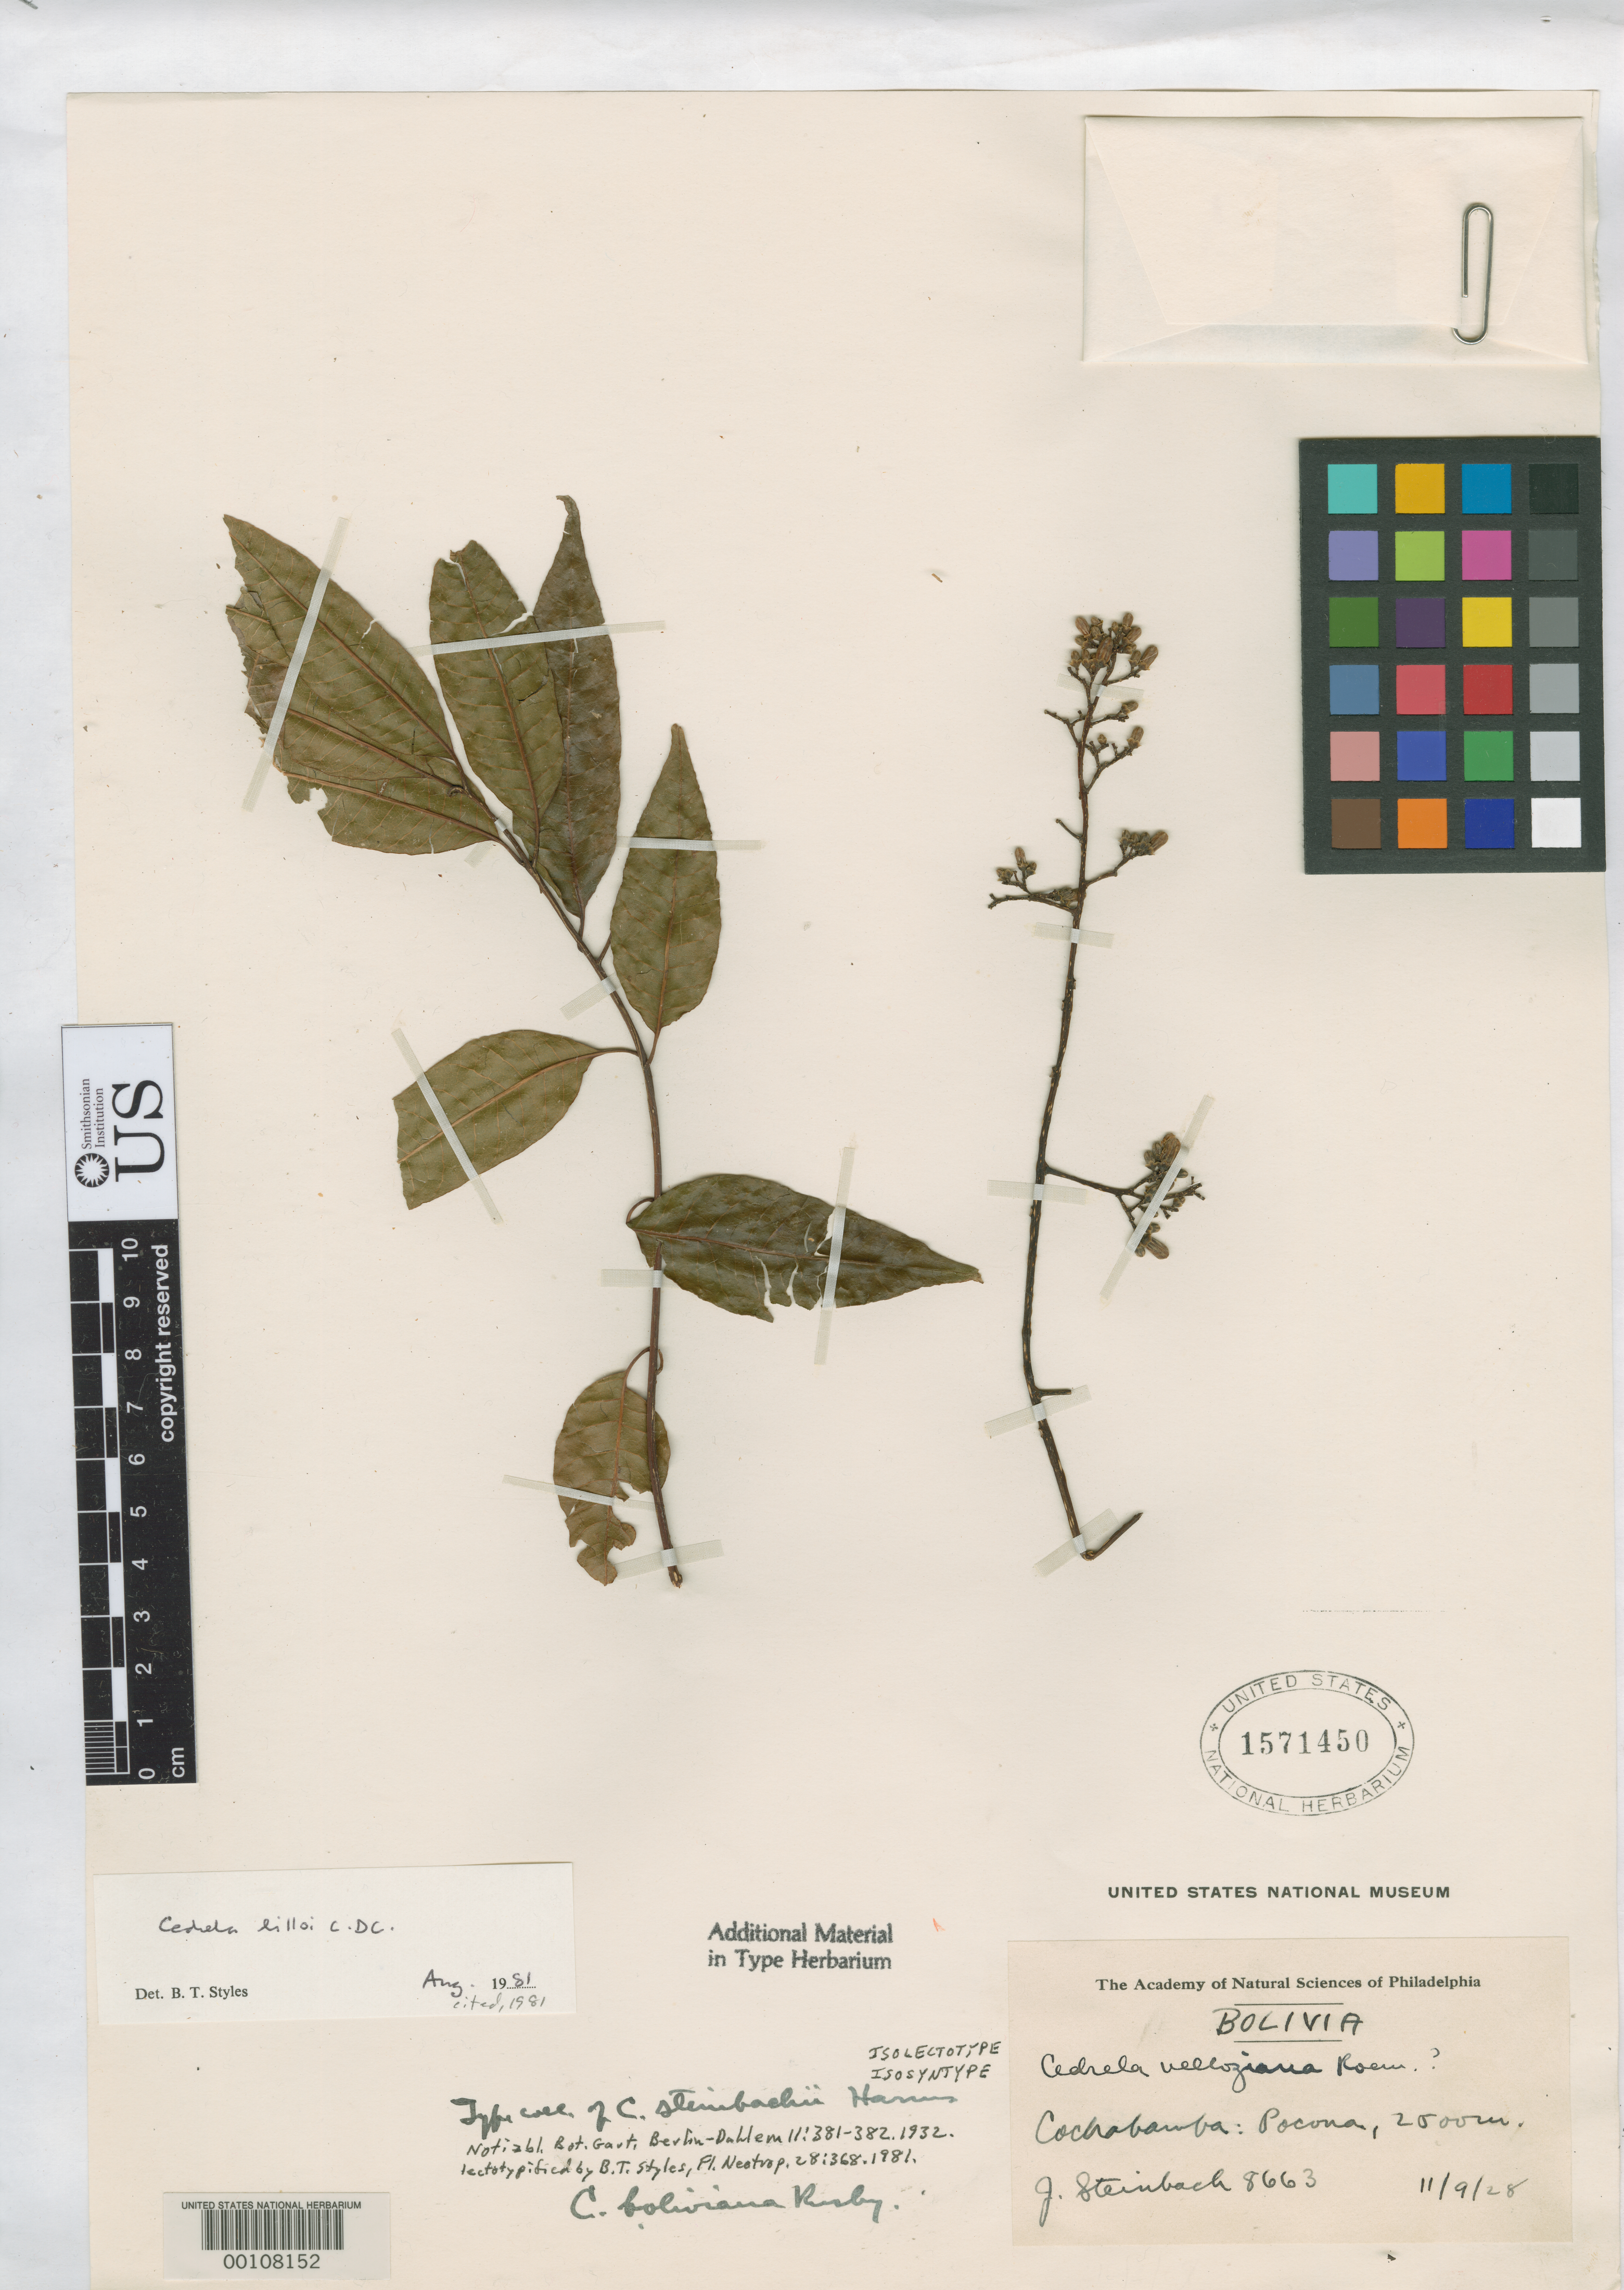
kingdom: Plantae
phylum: Tracheophyta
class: Magnoliopsida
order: Sapindales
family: Meliaceae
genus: Cedrela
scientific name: Cedrela steinbachii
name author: Harms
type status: Isolectotype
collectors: J. Steinbach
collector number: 8663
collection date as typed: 09 Nov 1928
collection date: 1928-11-09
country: Bolivia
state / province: Cochabamba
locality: Pocona.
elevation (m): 2500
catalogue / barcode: US 1571450